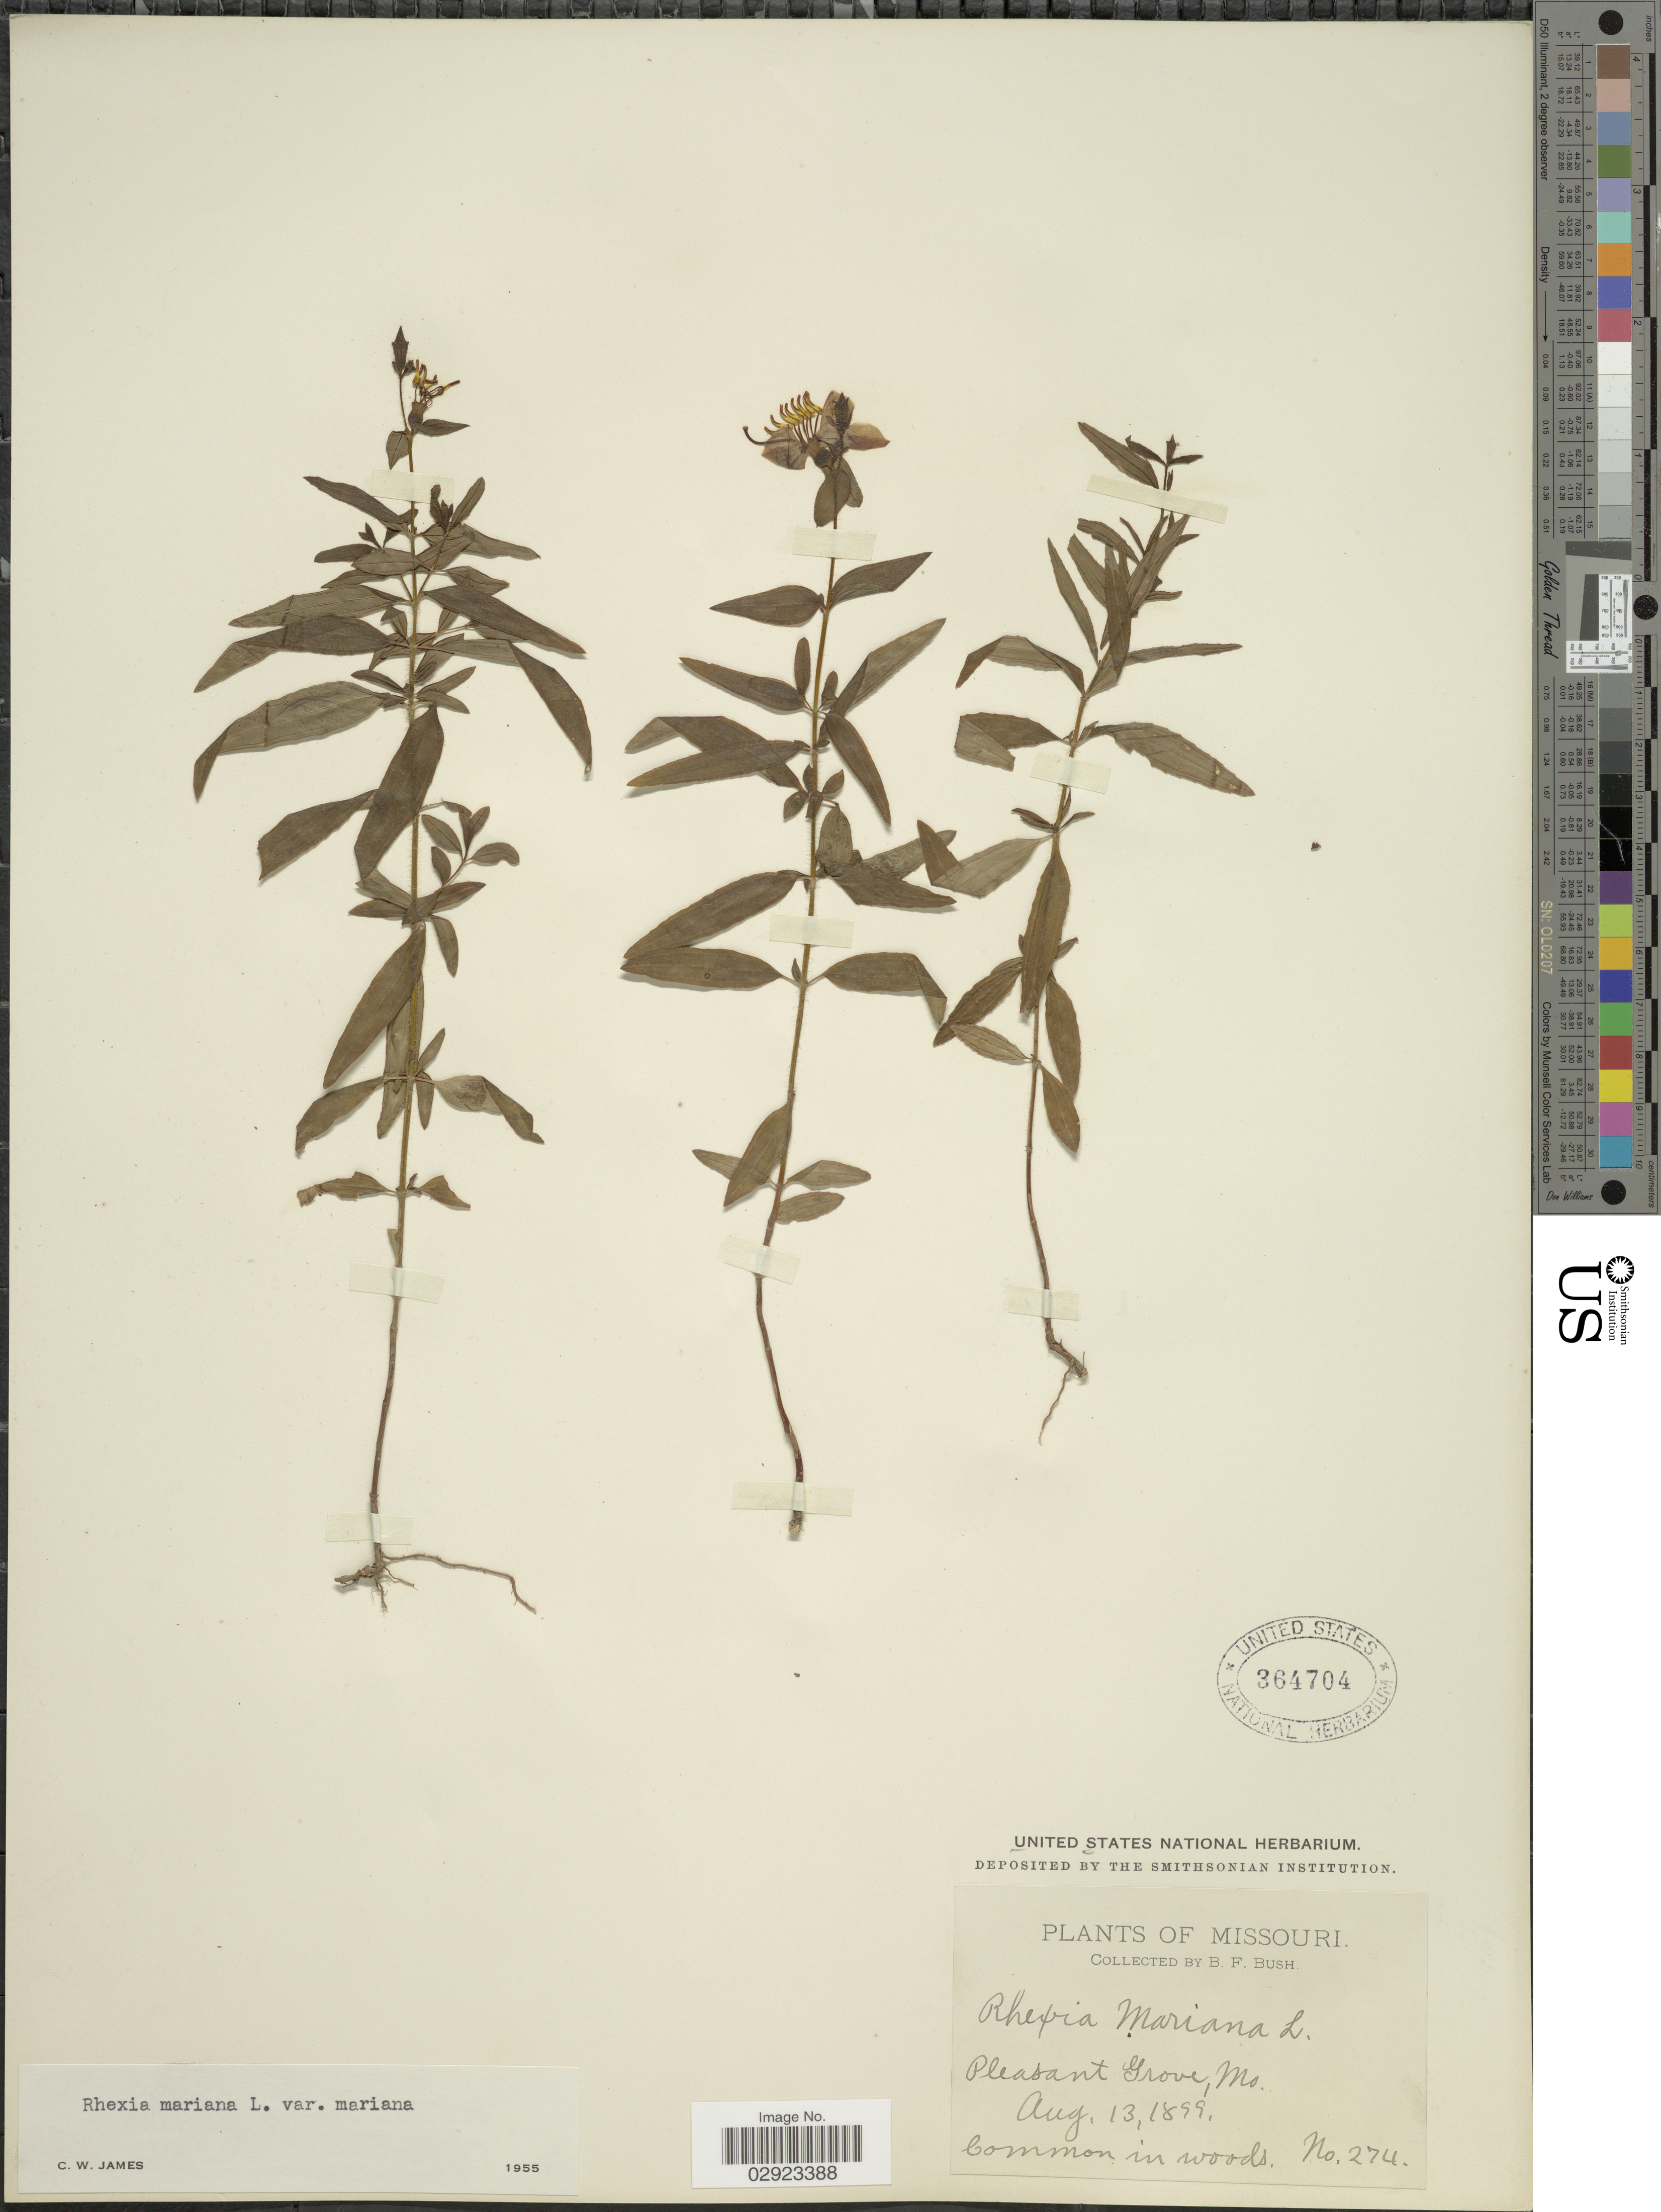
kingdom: Plantae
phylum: Tracheophyta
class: Magnoliopsida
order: Myrtales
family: Melastomataceae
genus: Rhexia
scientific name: Rhexia mariana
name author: L.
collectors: B. F. Bush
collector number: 274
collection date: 1899-08-13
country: United States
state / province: Missouri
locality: Pleasant Grove.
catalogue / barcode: US 364704